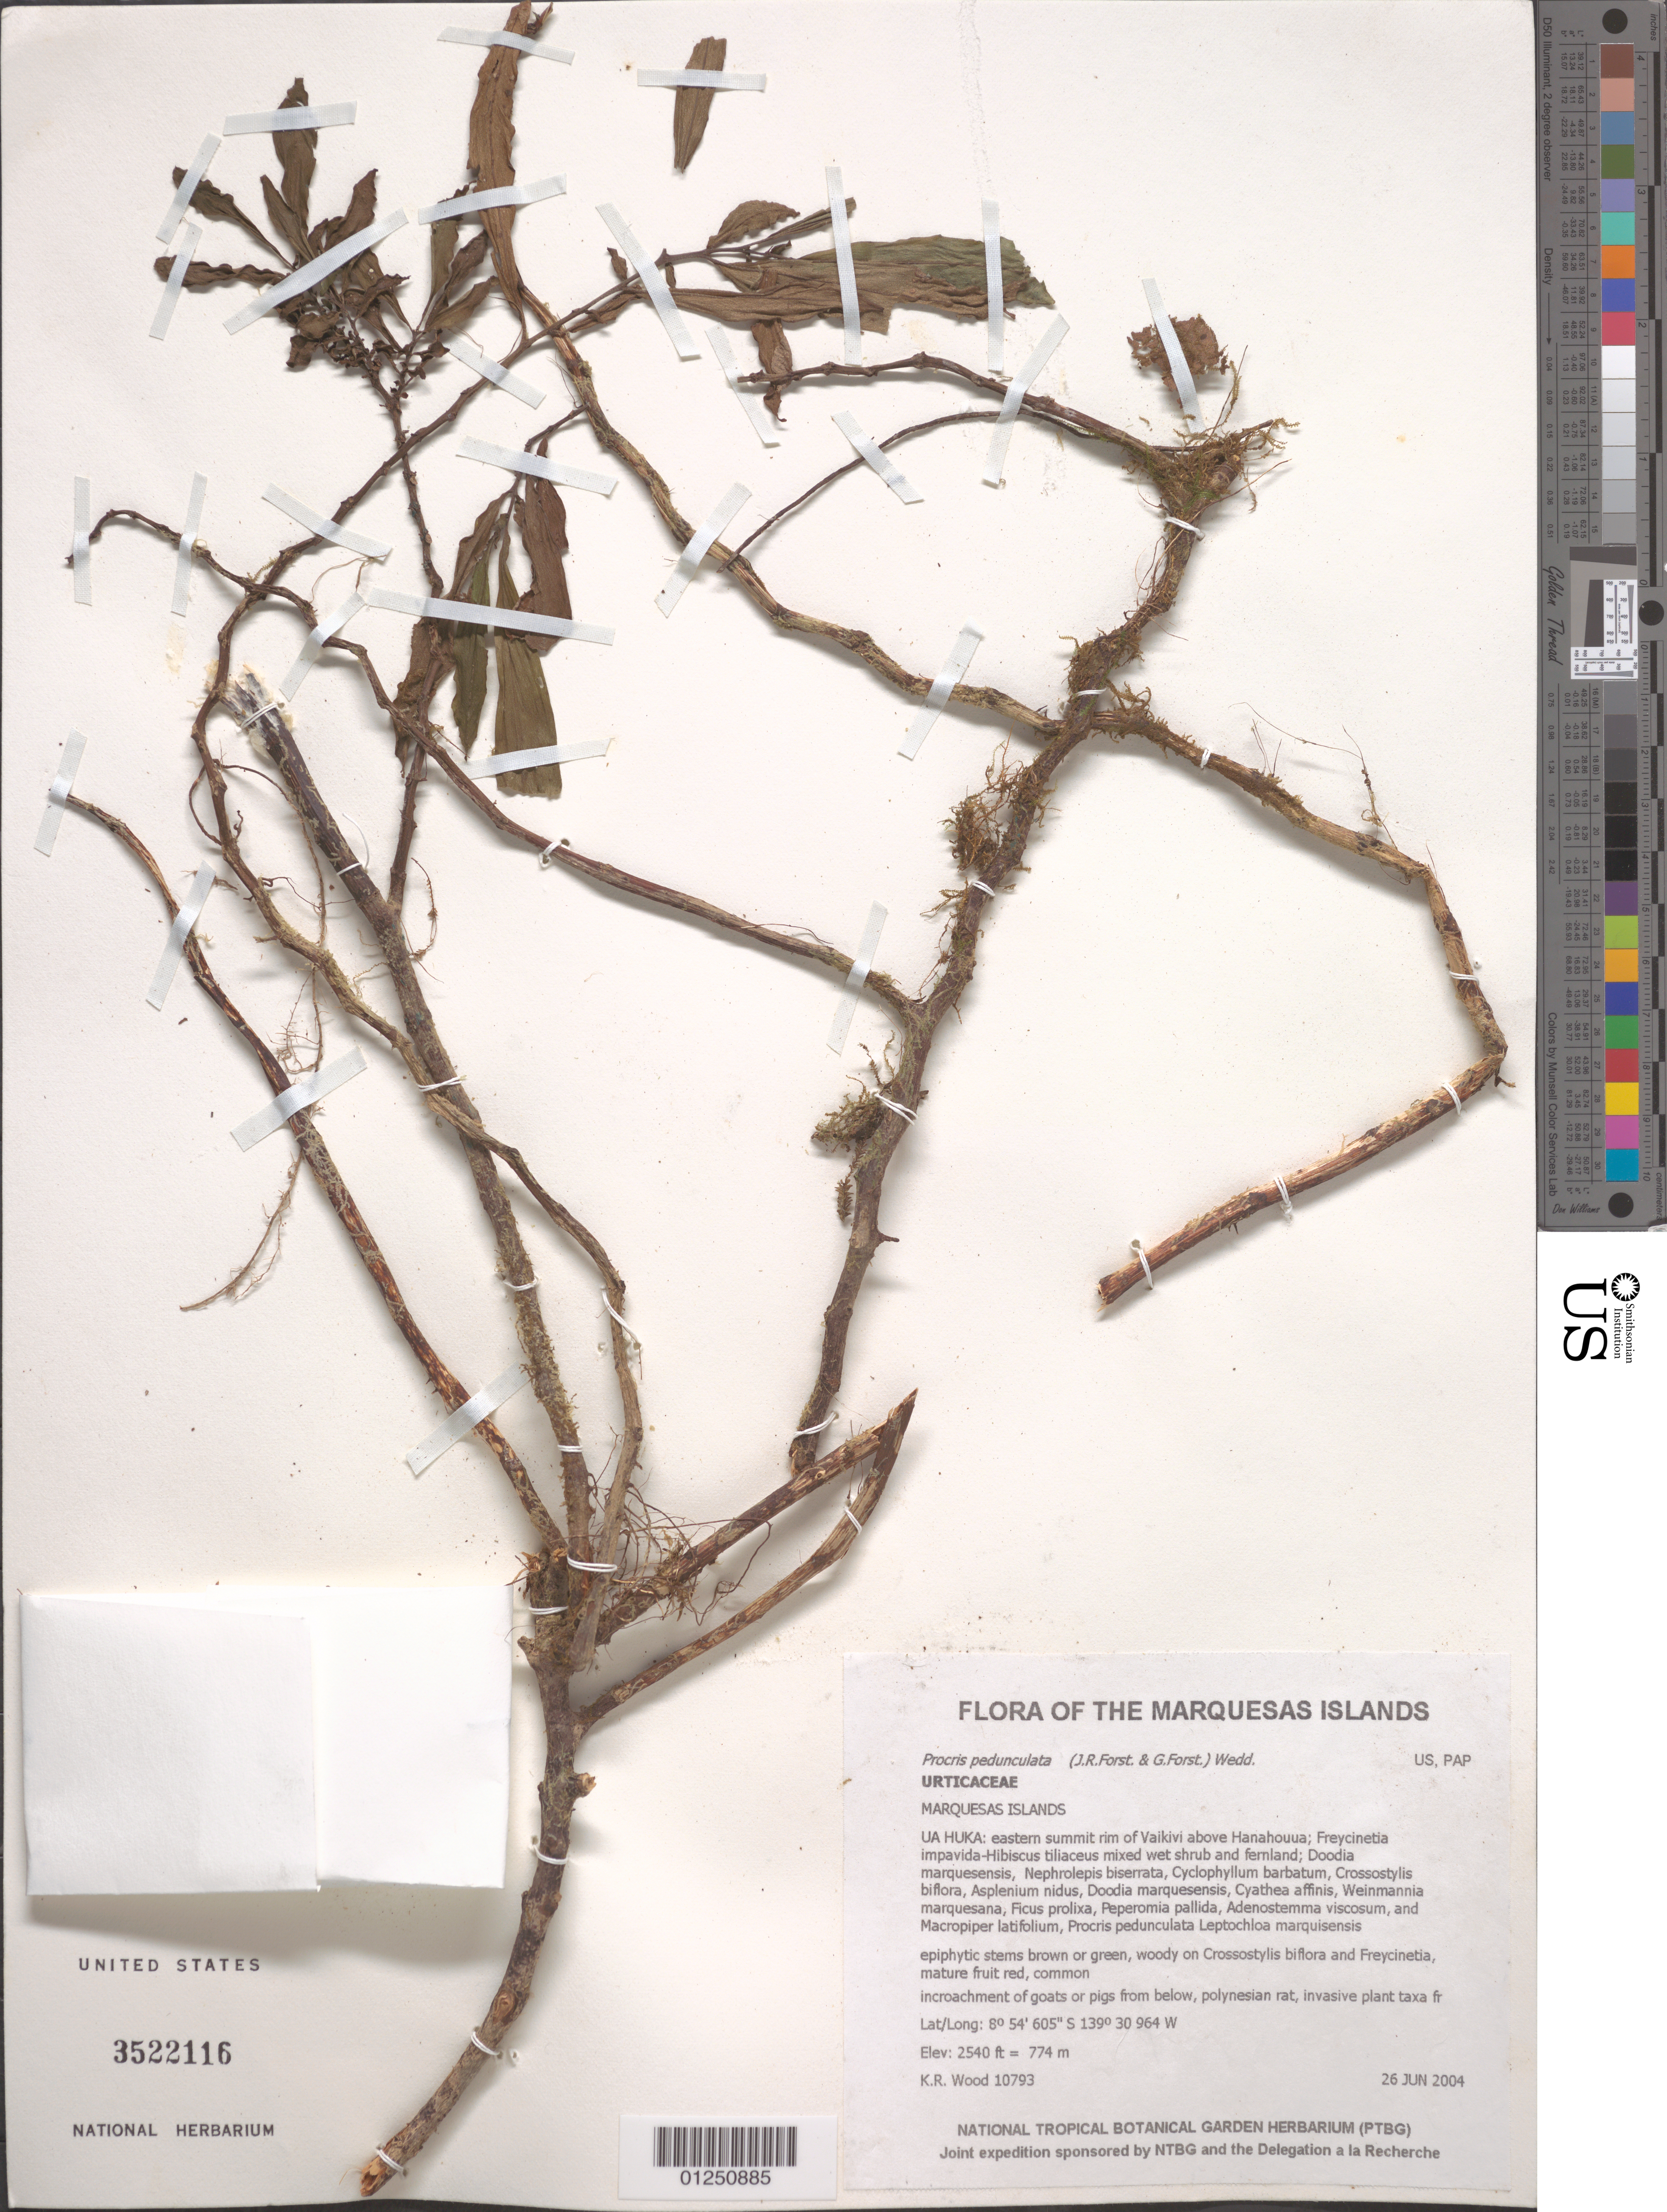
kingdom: Plantae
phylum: Tracheophyta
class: Magnoliopsida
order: Rosales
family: Urticaceae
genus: Procris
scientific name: Procris pedunculata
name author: (J.R. Forst. & G. Forst.) Wedd.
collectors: K. R. Wood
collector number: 10793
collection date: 2004-06-26/2004-06-27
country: French Polynesia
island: Ua Huka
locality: Eastern summit rim of Vaikivi above Hanahouua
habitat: Freycinetia impavida - Hibiscus tiliaceus mixed wet shrub and fernland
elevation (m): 774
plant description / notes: Incroachment of goats or pigs from below, polynesian rat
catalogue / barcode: US 3522116